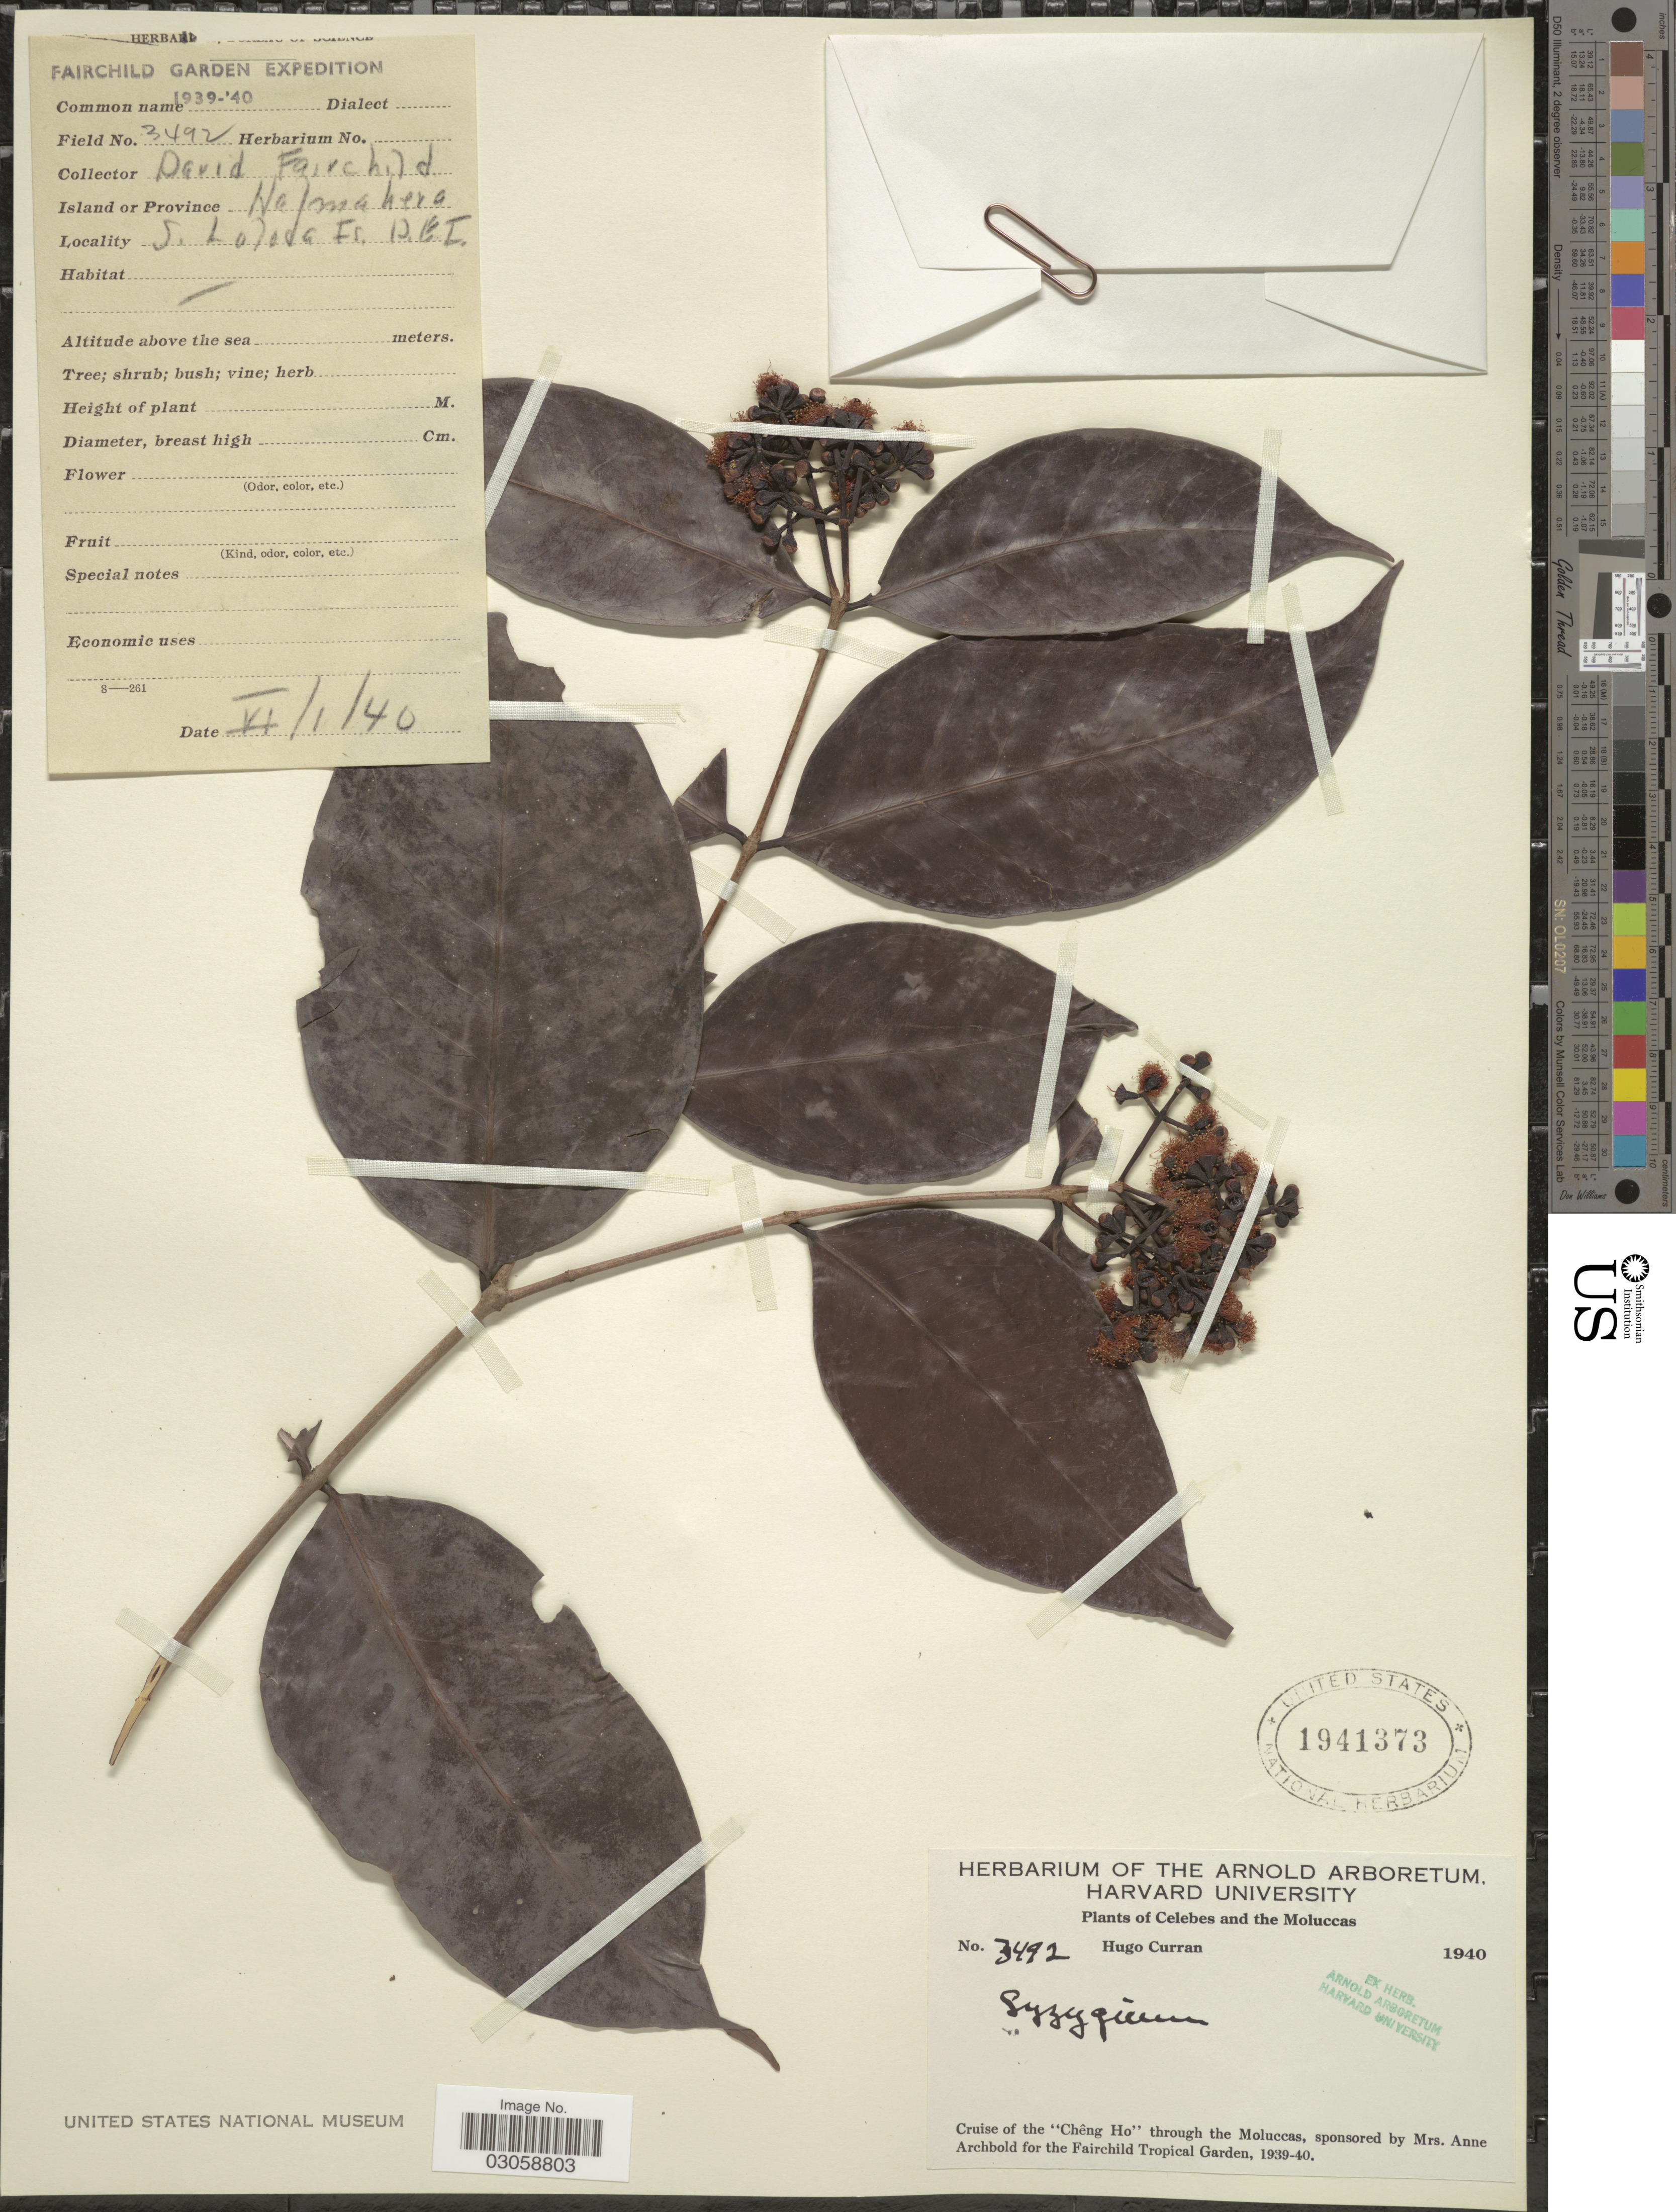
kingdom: Plantae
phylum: Tracheophyta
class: Magnoliopsida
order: Myrtales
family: Myrtaceae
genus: Syzygium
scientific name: Syzygium sp.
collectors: H. Curran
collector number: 3492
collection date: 1940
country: Indonesia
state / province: Maluku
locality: Celebes and the Moluccas.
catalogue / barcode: US 1941373